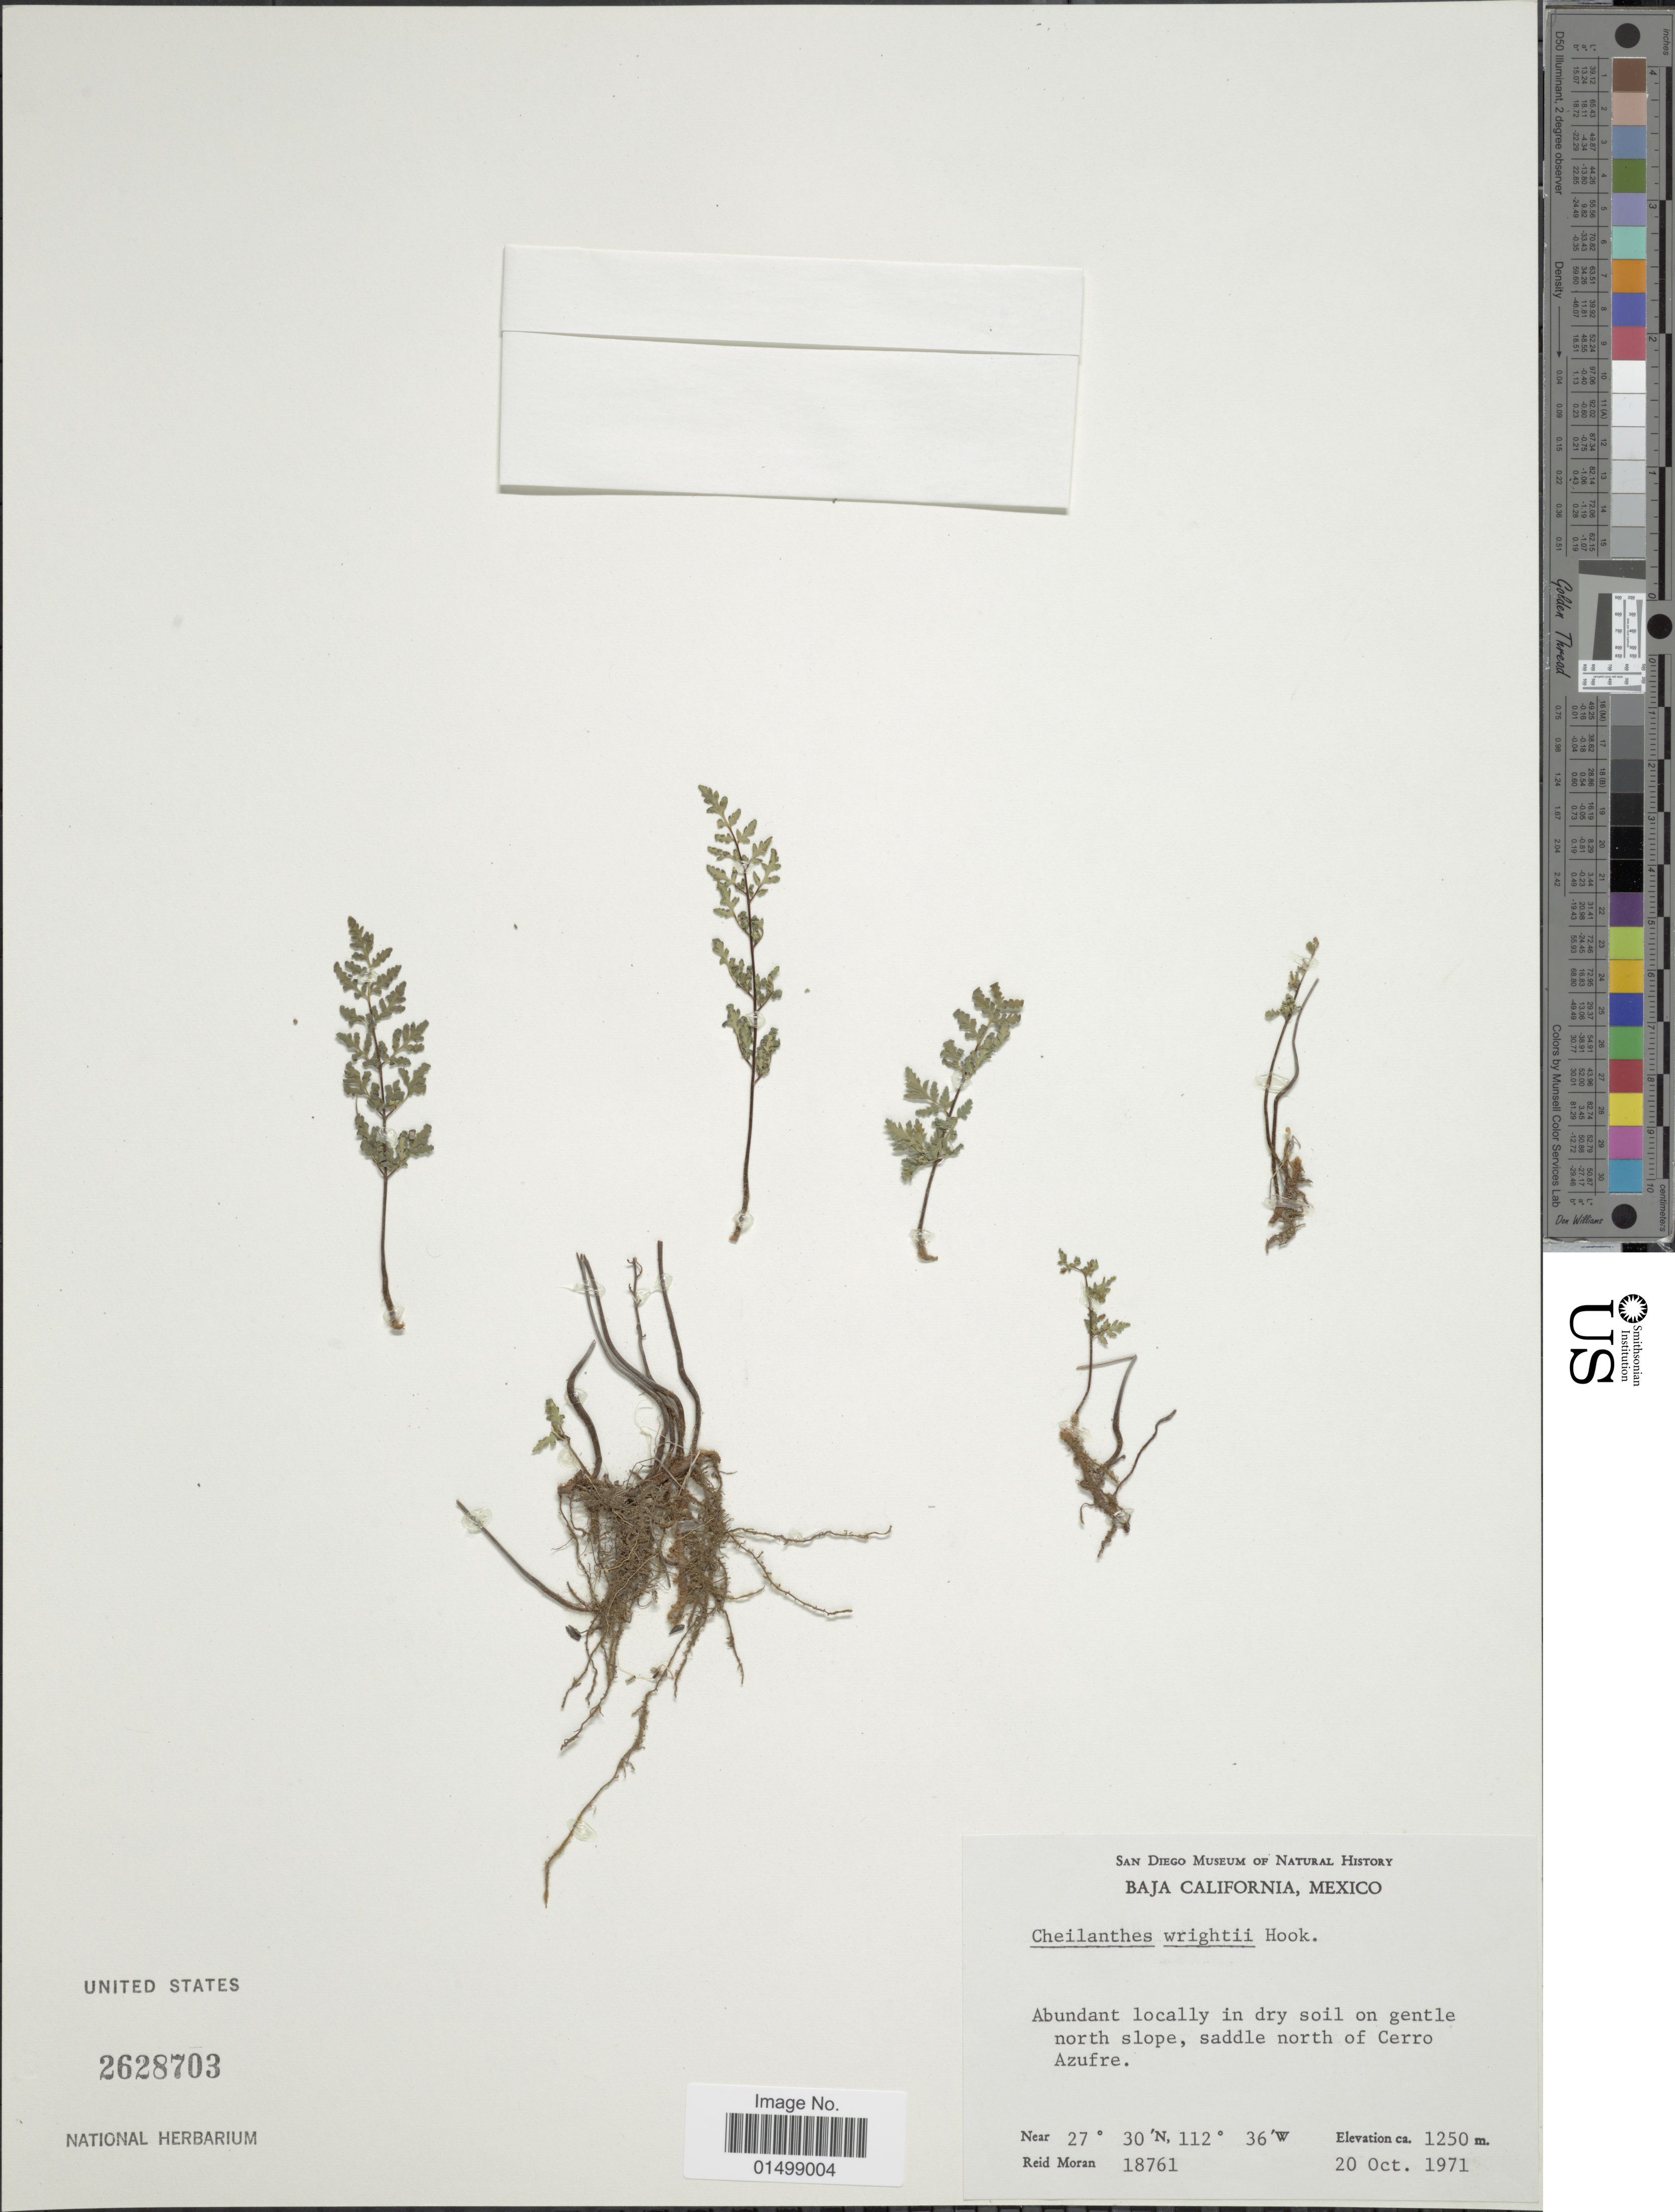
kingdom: Plantae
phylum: Tracheophyta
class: Polypodiopsida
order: Polypodiales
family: Pteridaceae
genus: Cheilanthes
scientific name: Cheilanthes wrightii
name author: Hook.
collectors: R. V. Moran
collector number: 18761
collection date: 1971-10-20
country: Mexico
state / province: Baja California Sur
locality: Baja California, Mexico. Abundant locally in dry soil on gentle north slope, saddle north of Cerro Azufre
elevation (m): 1250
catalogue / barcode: US 2628703